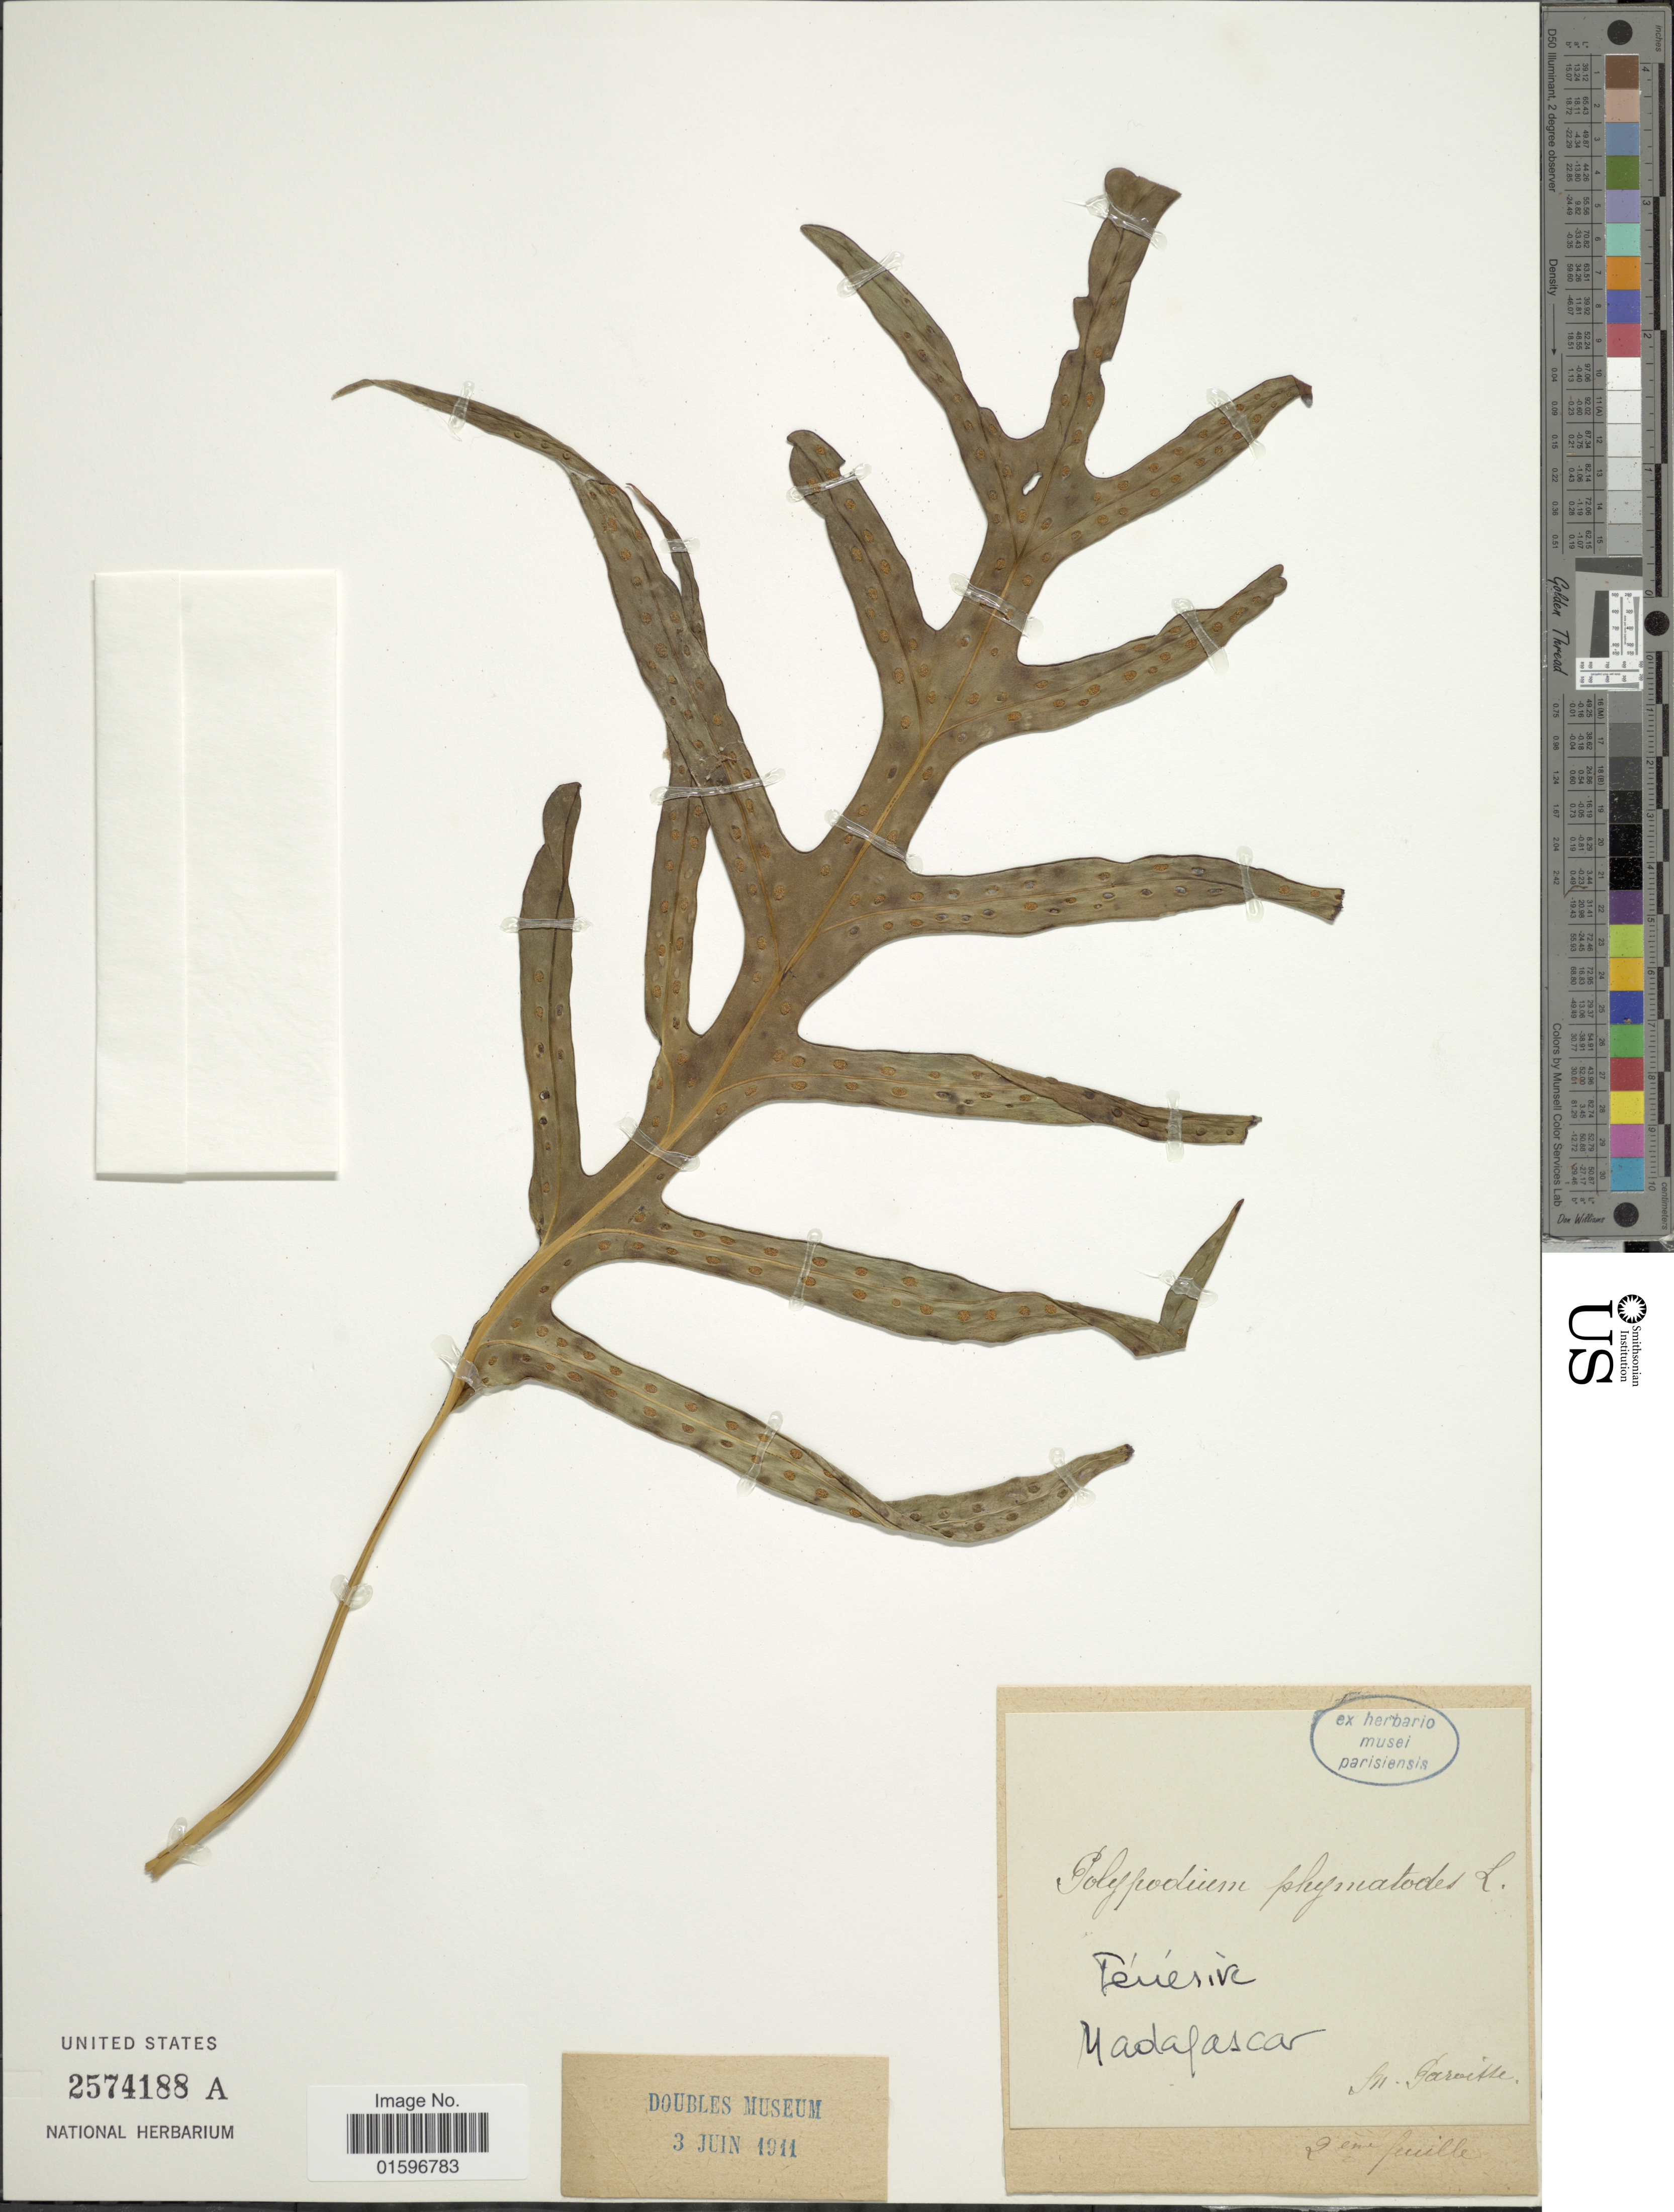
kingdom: Plantae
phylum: Tracheophyta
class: Polypodiopsida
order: Polypodiales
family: Polypodiaceae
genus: Polypodium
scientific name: Polypodium scolopendria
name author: Burm. f.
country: Madagascar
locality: Feuriva, Madagascar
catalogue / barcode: US 2574188A